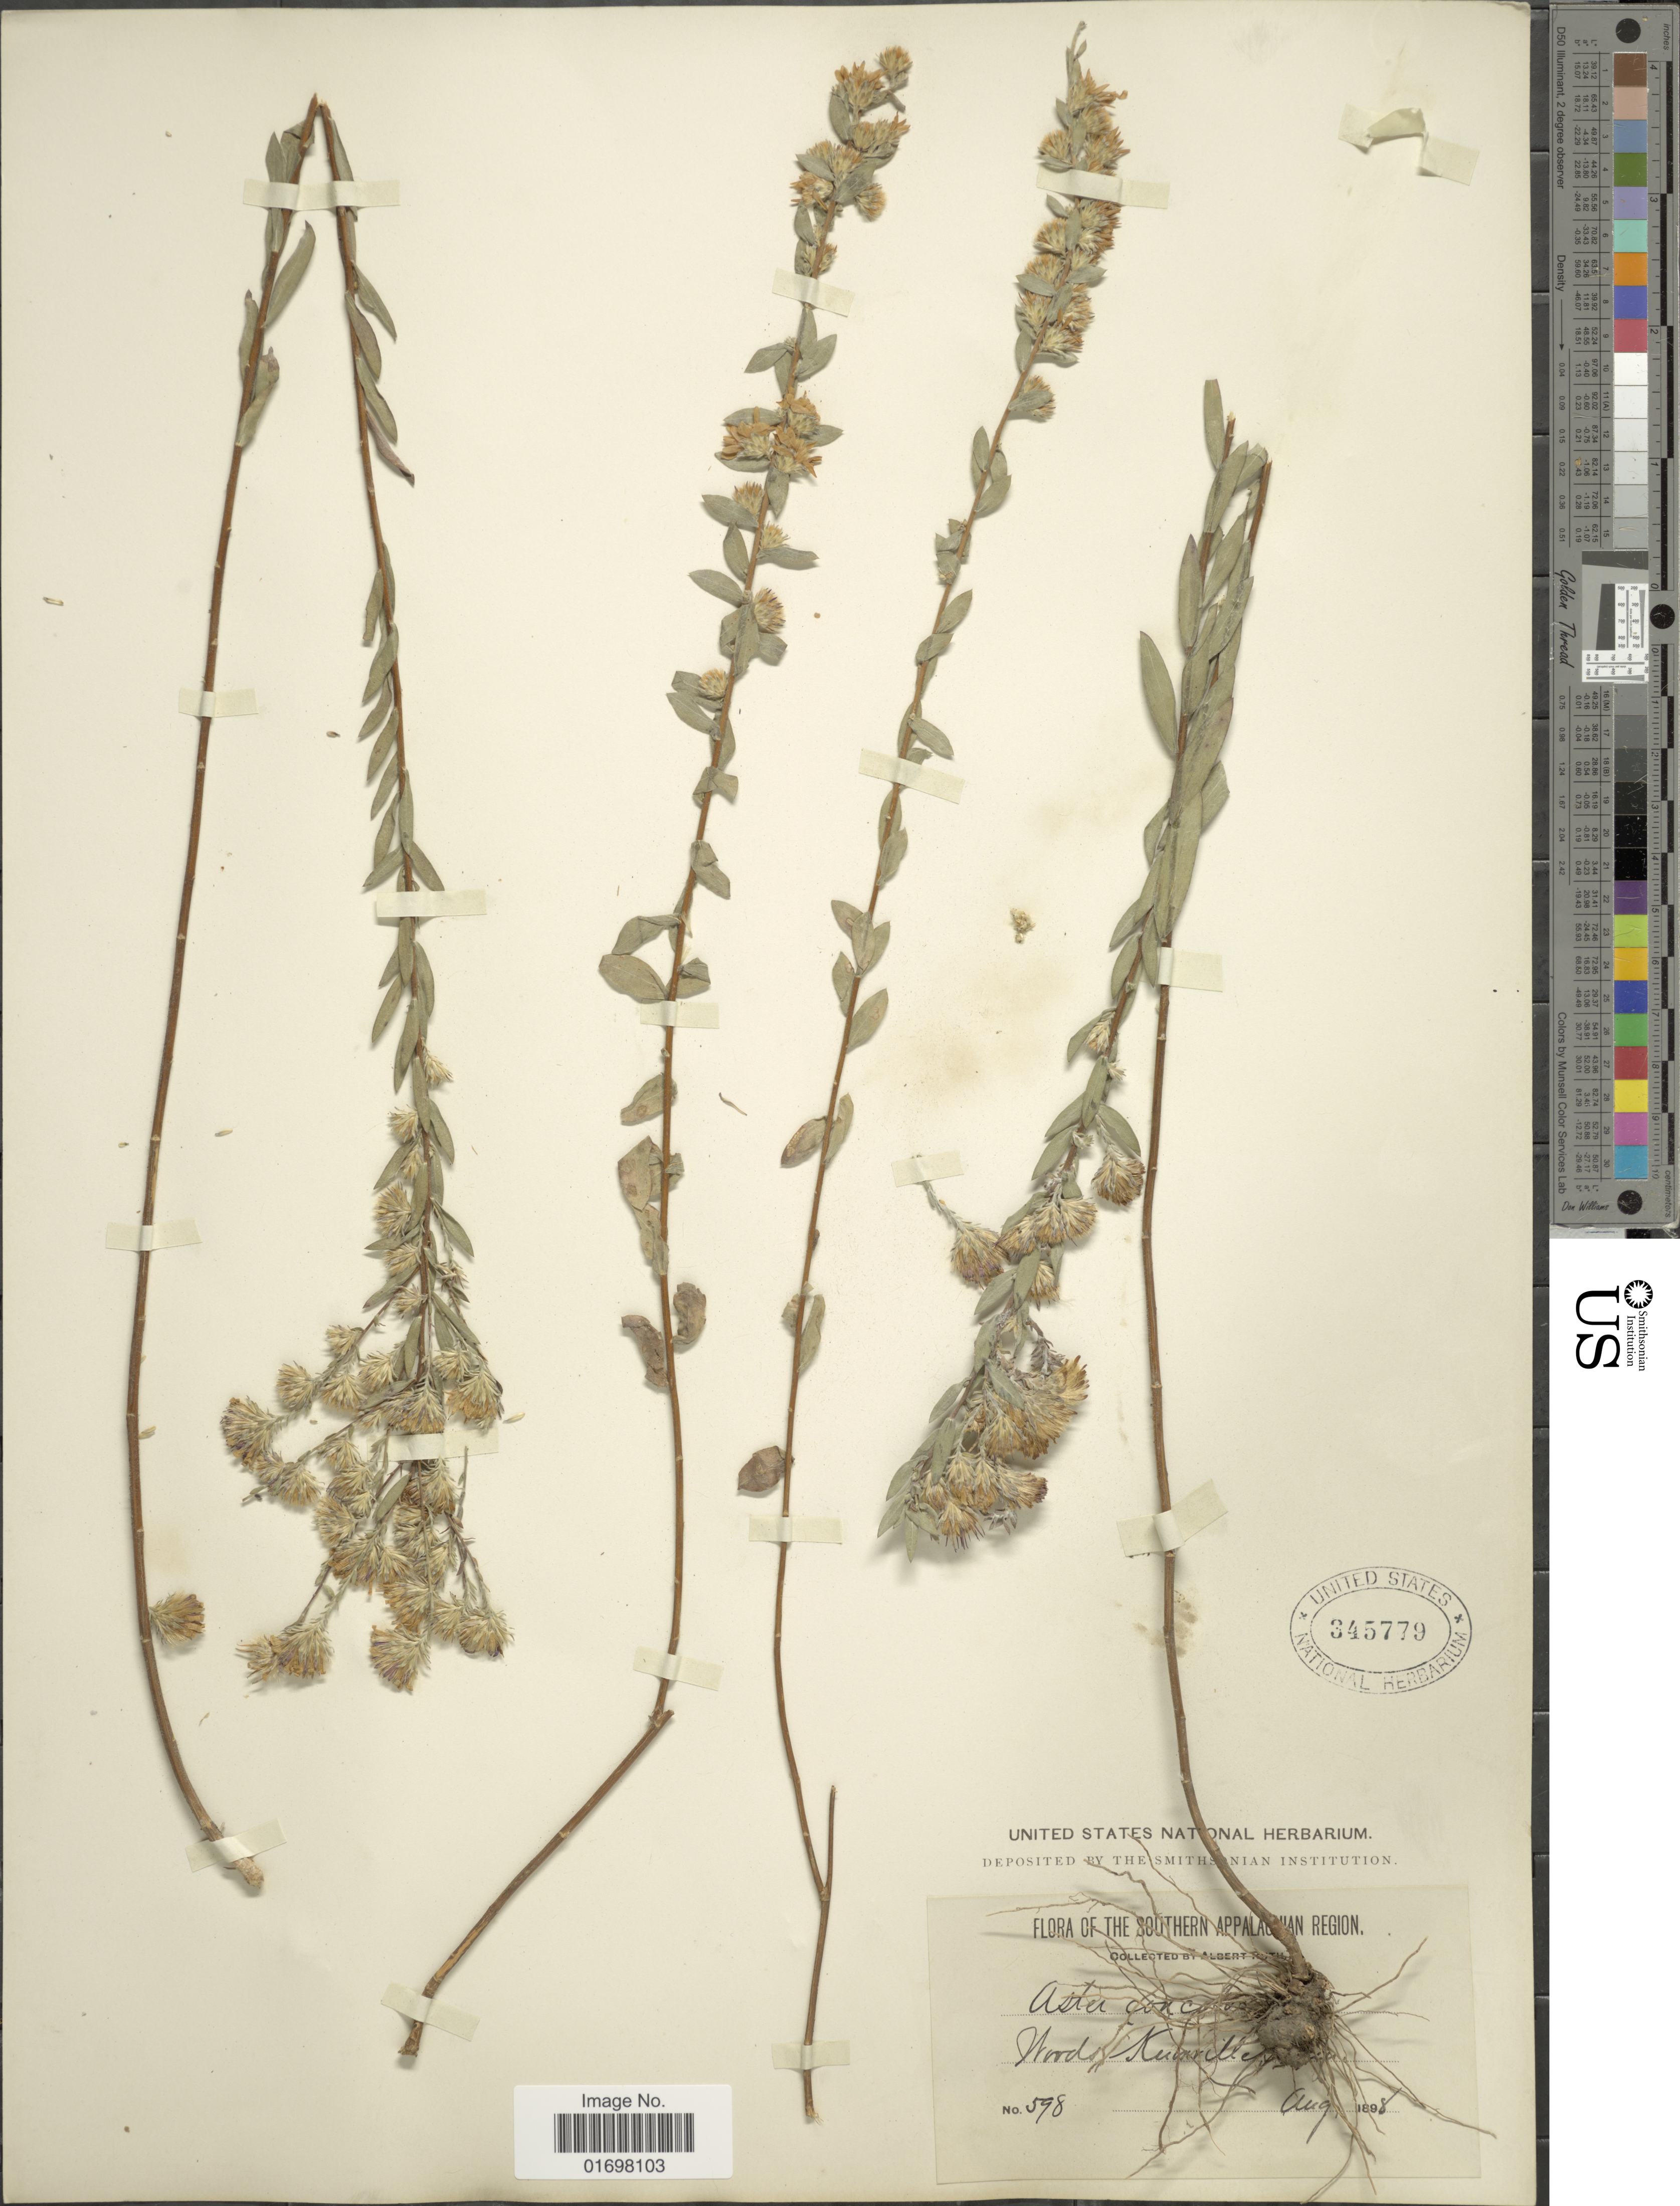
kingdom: Plantae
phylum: Tracheophyta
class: Magnoliopsida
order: Asterales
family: Asteraceae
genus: Symphyotrichum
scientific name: Symphyotrichum concolor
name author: (L.) G.L. Nesom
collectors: A. Ruth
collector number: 598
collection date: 1898-08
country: United States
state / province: Tennessee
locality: Southern Appalachian Region. Woods, Knoxville.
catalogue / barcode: US 345779